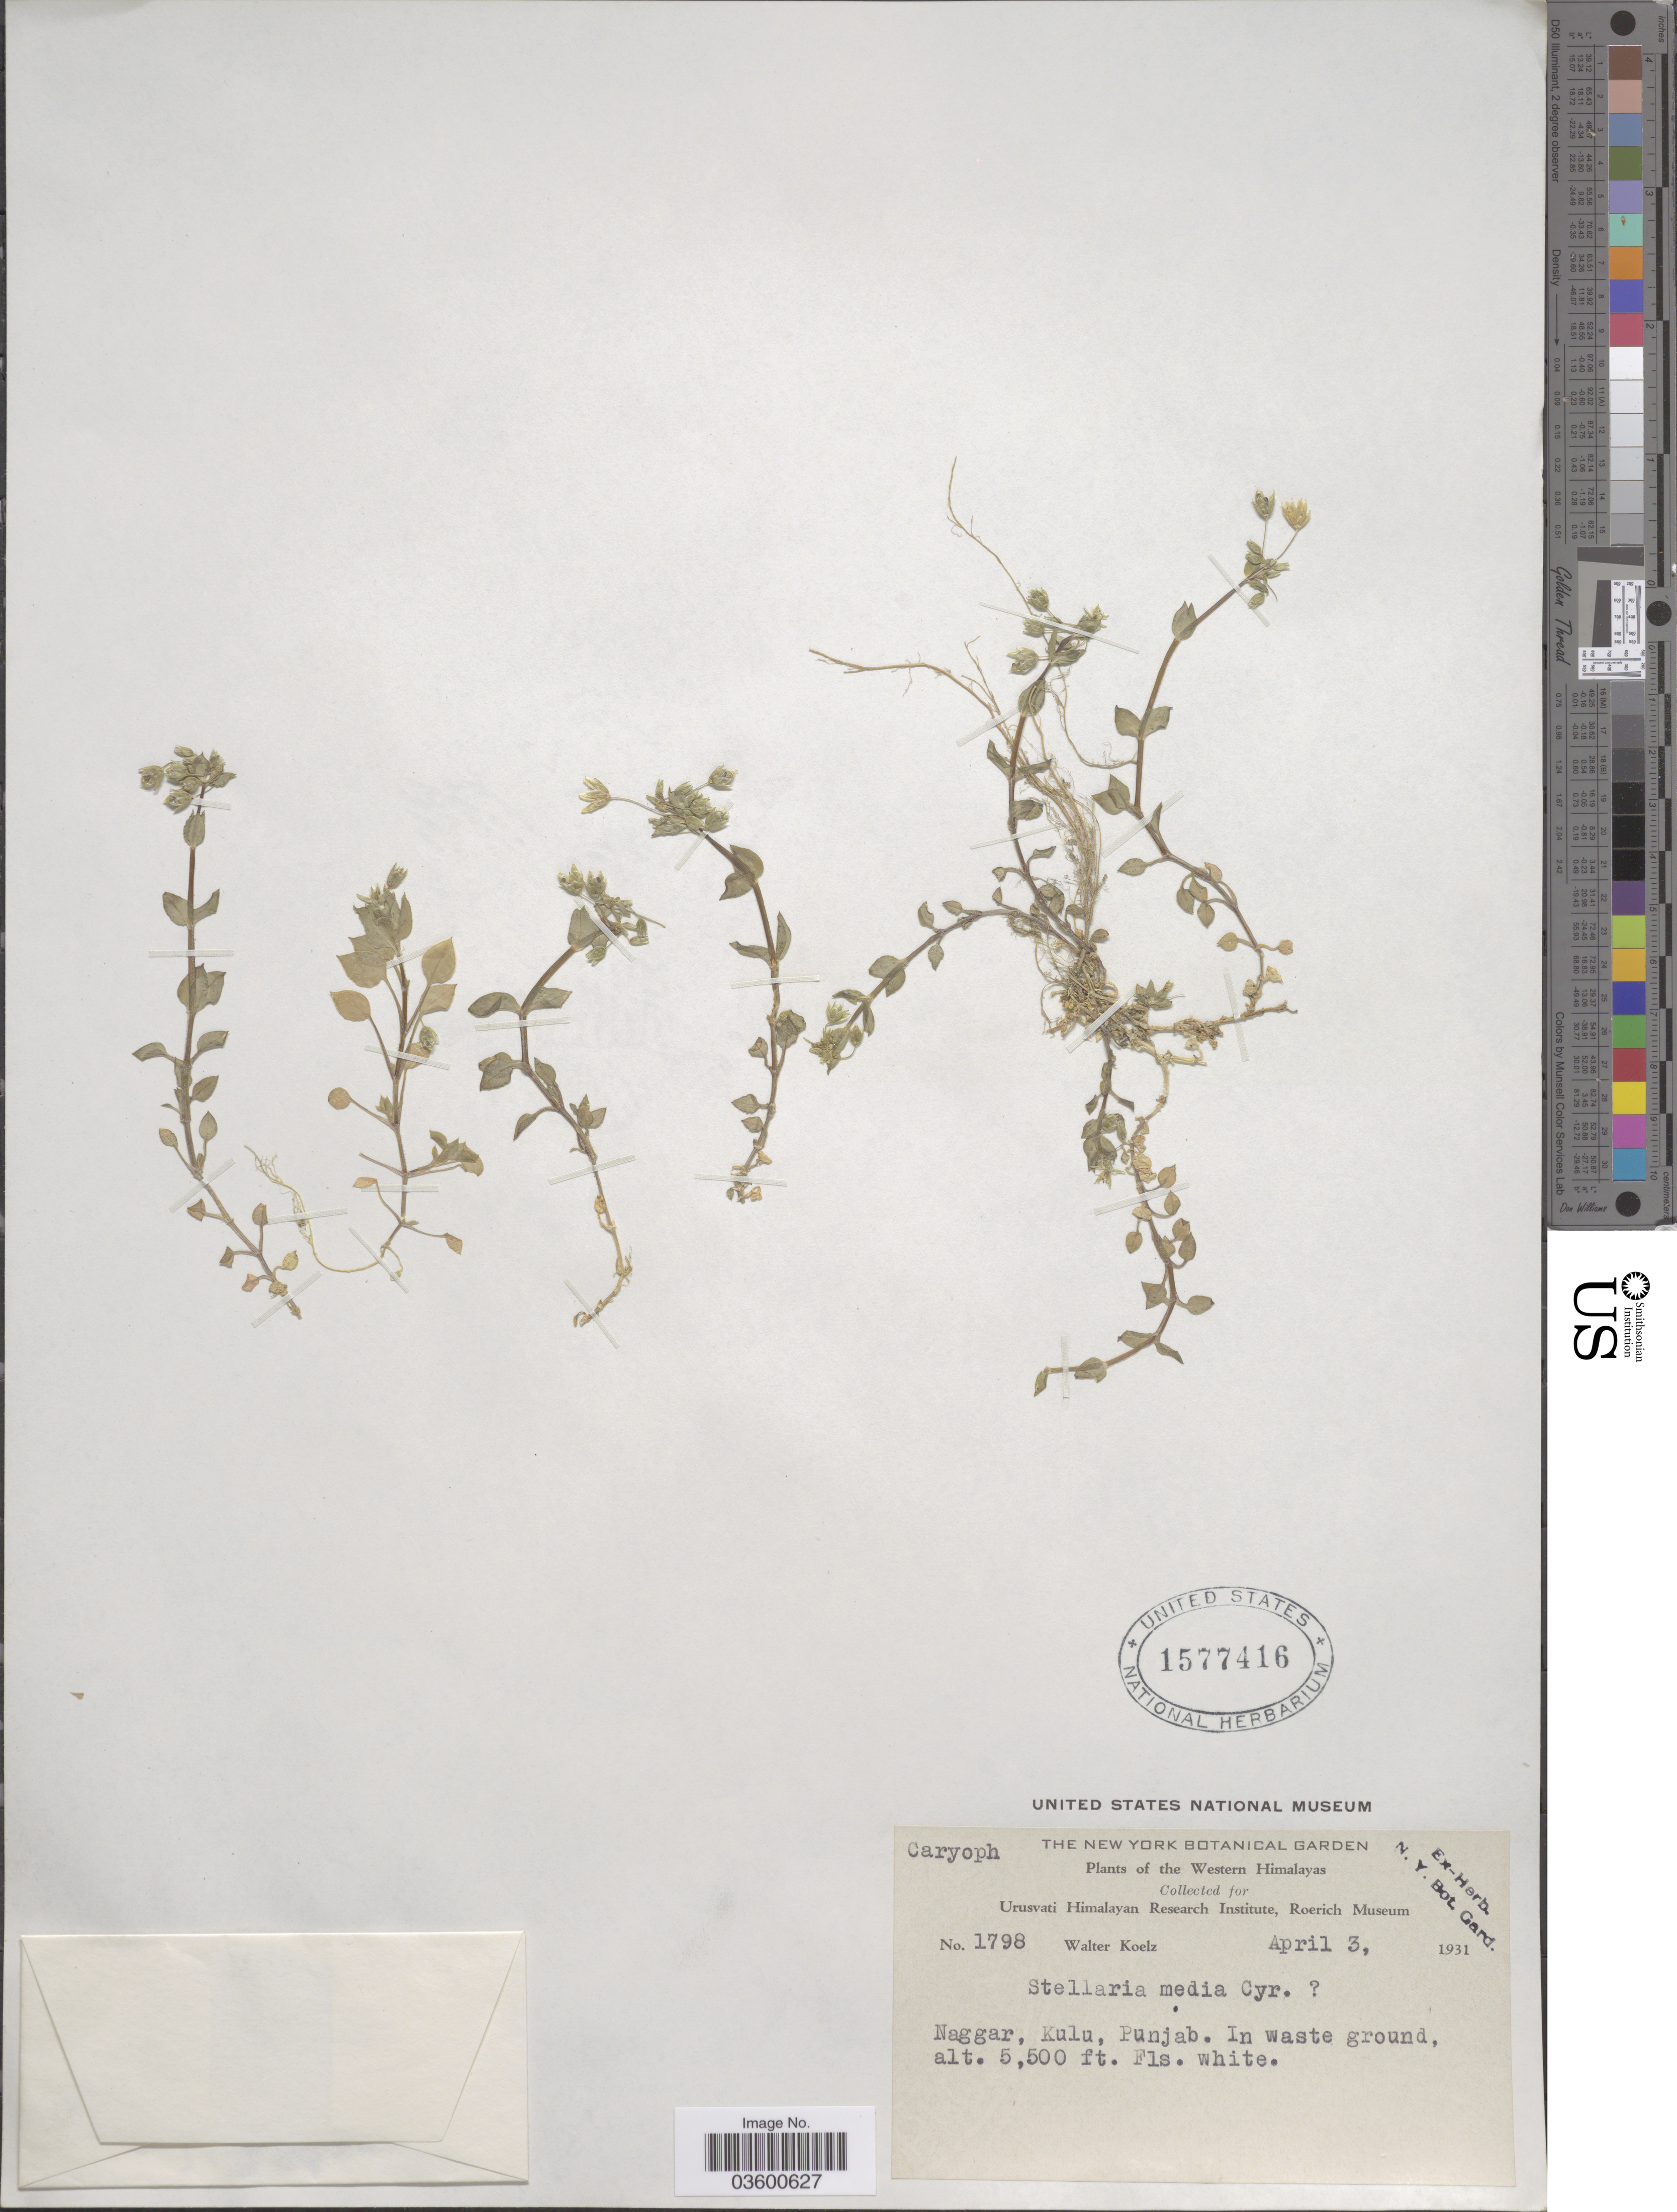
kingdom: Plantae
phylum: Tracheophyta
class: Magnoliopsida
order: Caryophyllales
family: Caryophyllaceae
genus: Stellaria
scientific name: Stellaria media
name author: (L.) Vill.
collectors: W. N. Koelz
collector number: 1798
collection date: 1931-04-03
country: India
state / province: Punjab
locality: Western Himalayas. Naggar, Kulu, Punjab.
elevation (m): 1676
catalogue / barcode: US 1577416